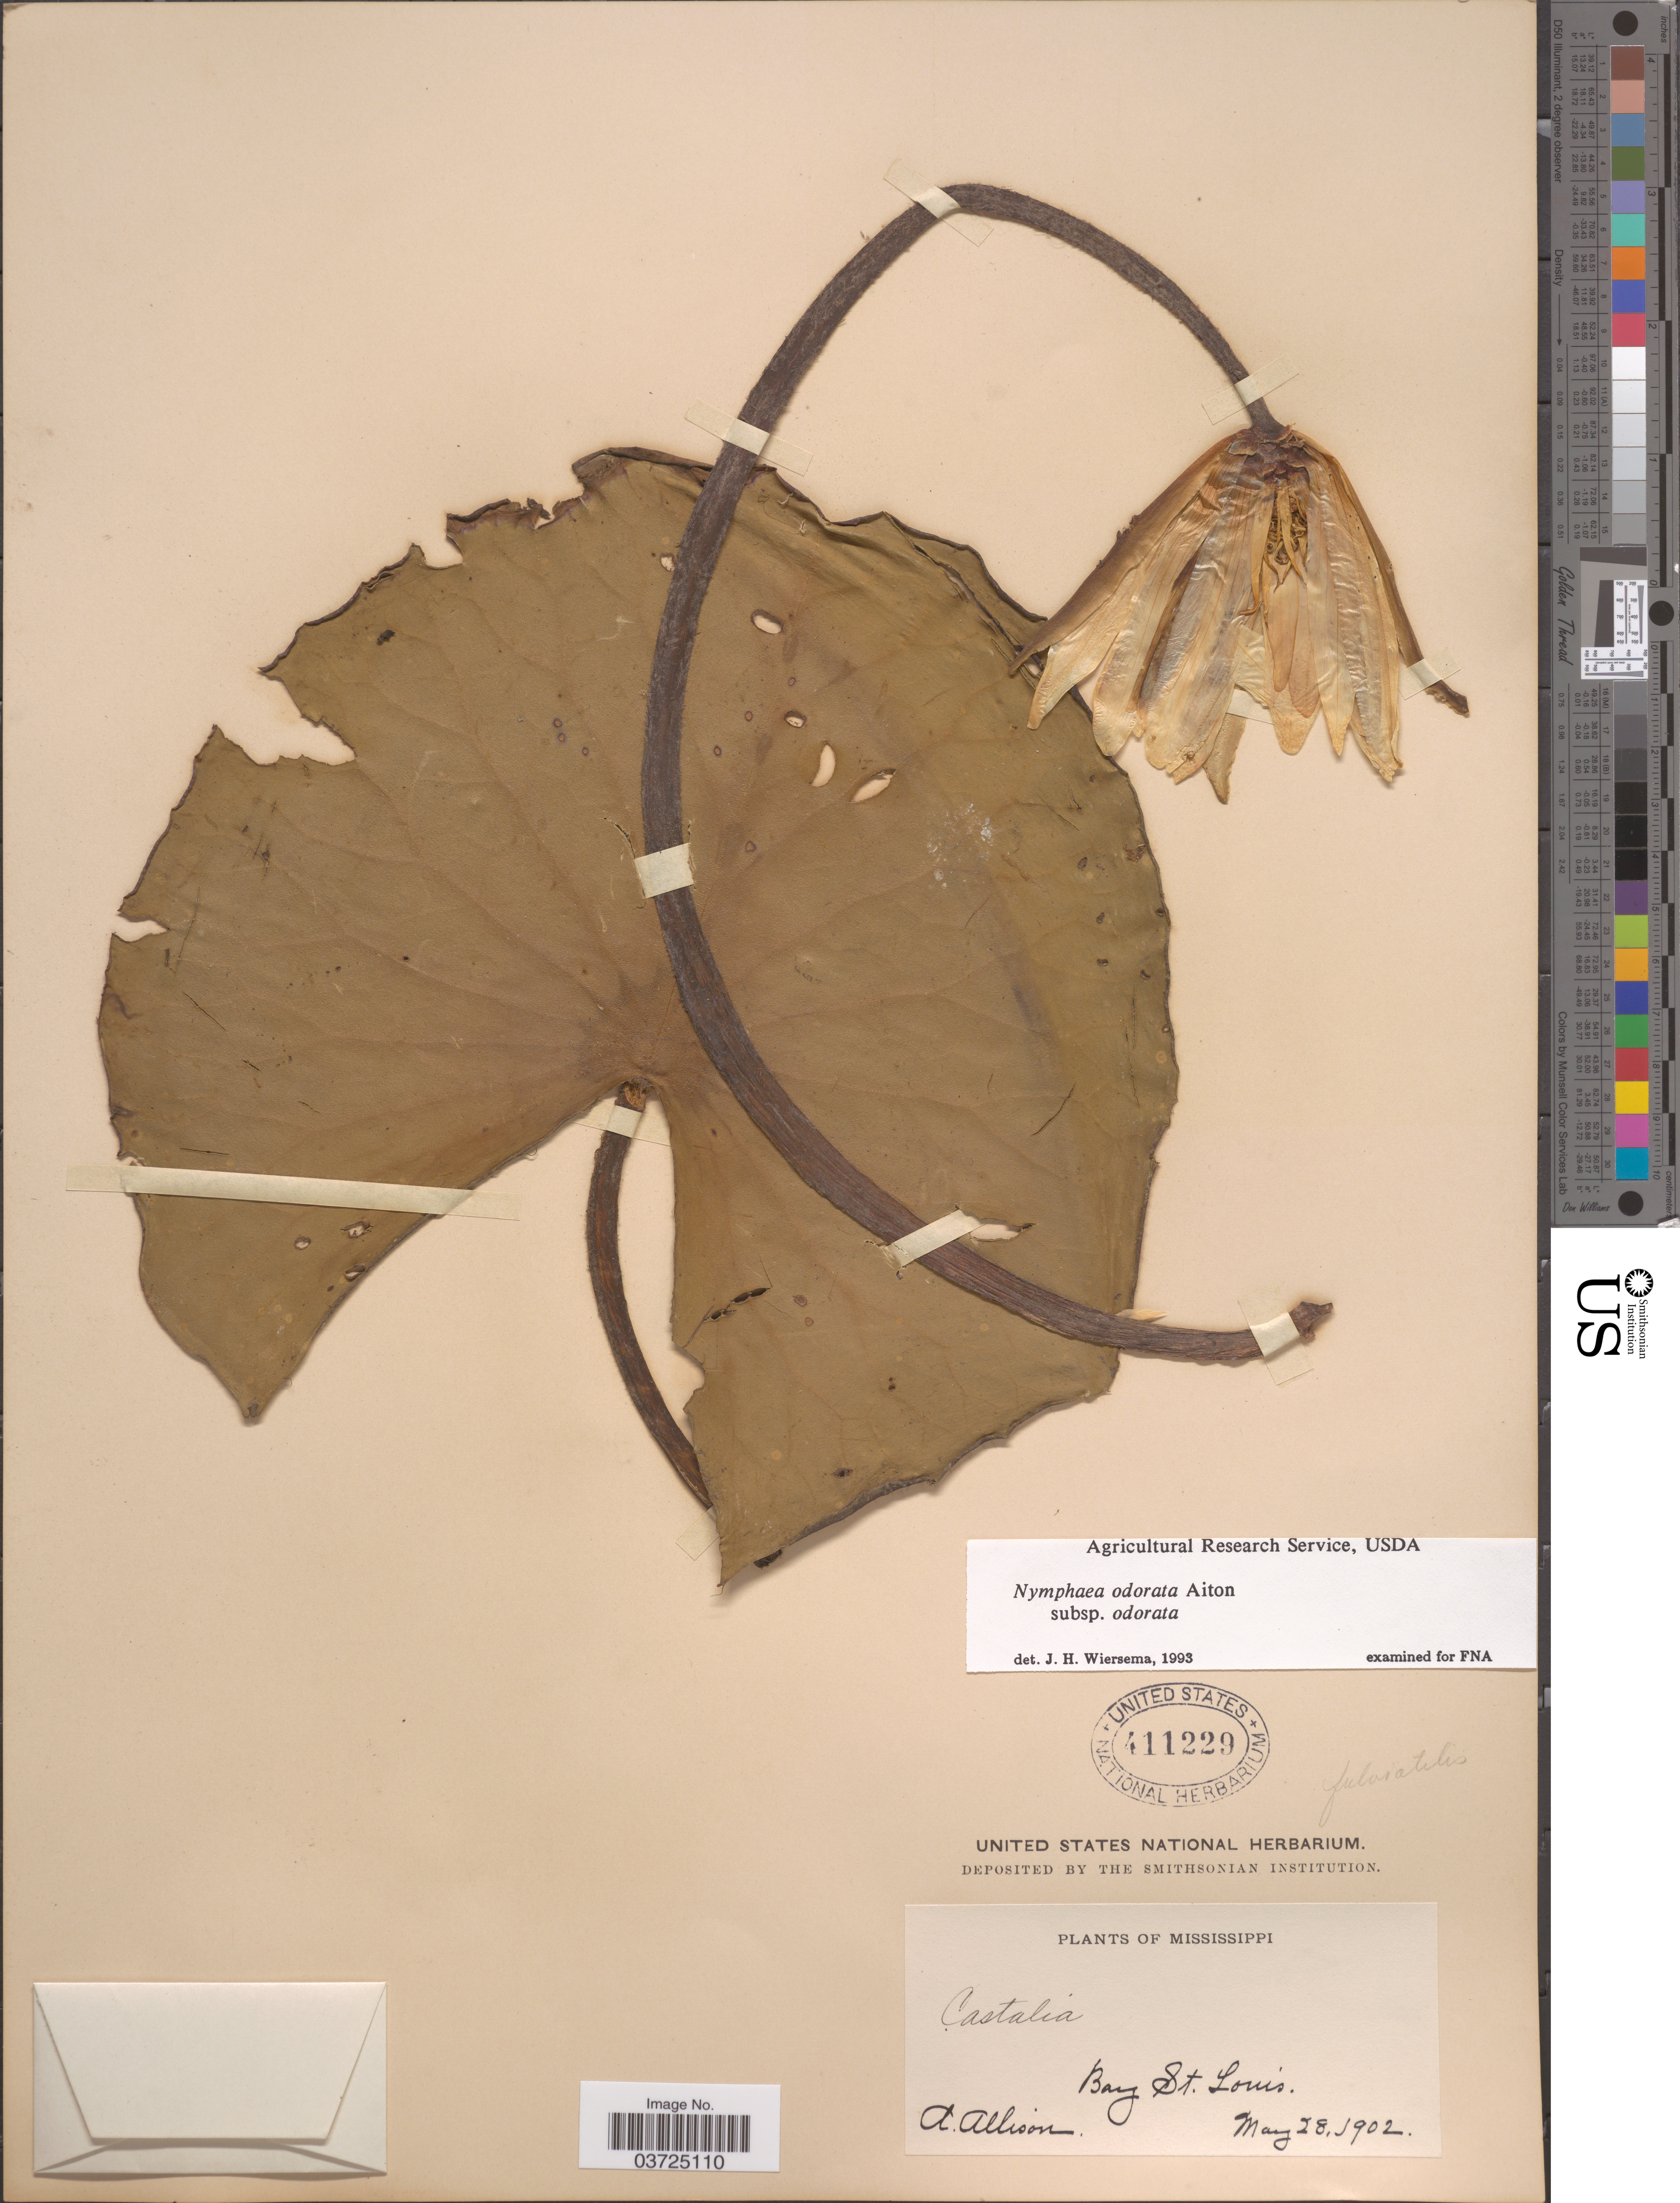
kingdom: Plantae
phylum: Tracheophyta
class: Magnoliopsida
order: Nymphaeales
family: Nymphaeaceae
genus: Nymphaea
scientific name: Nymphaea odorata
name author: Aiton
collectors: A. Allison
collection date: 1902-05-28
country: United States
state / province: Mississippi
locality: Bay St. Louis.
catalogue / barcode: US 411229